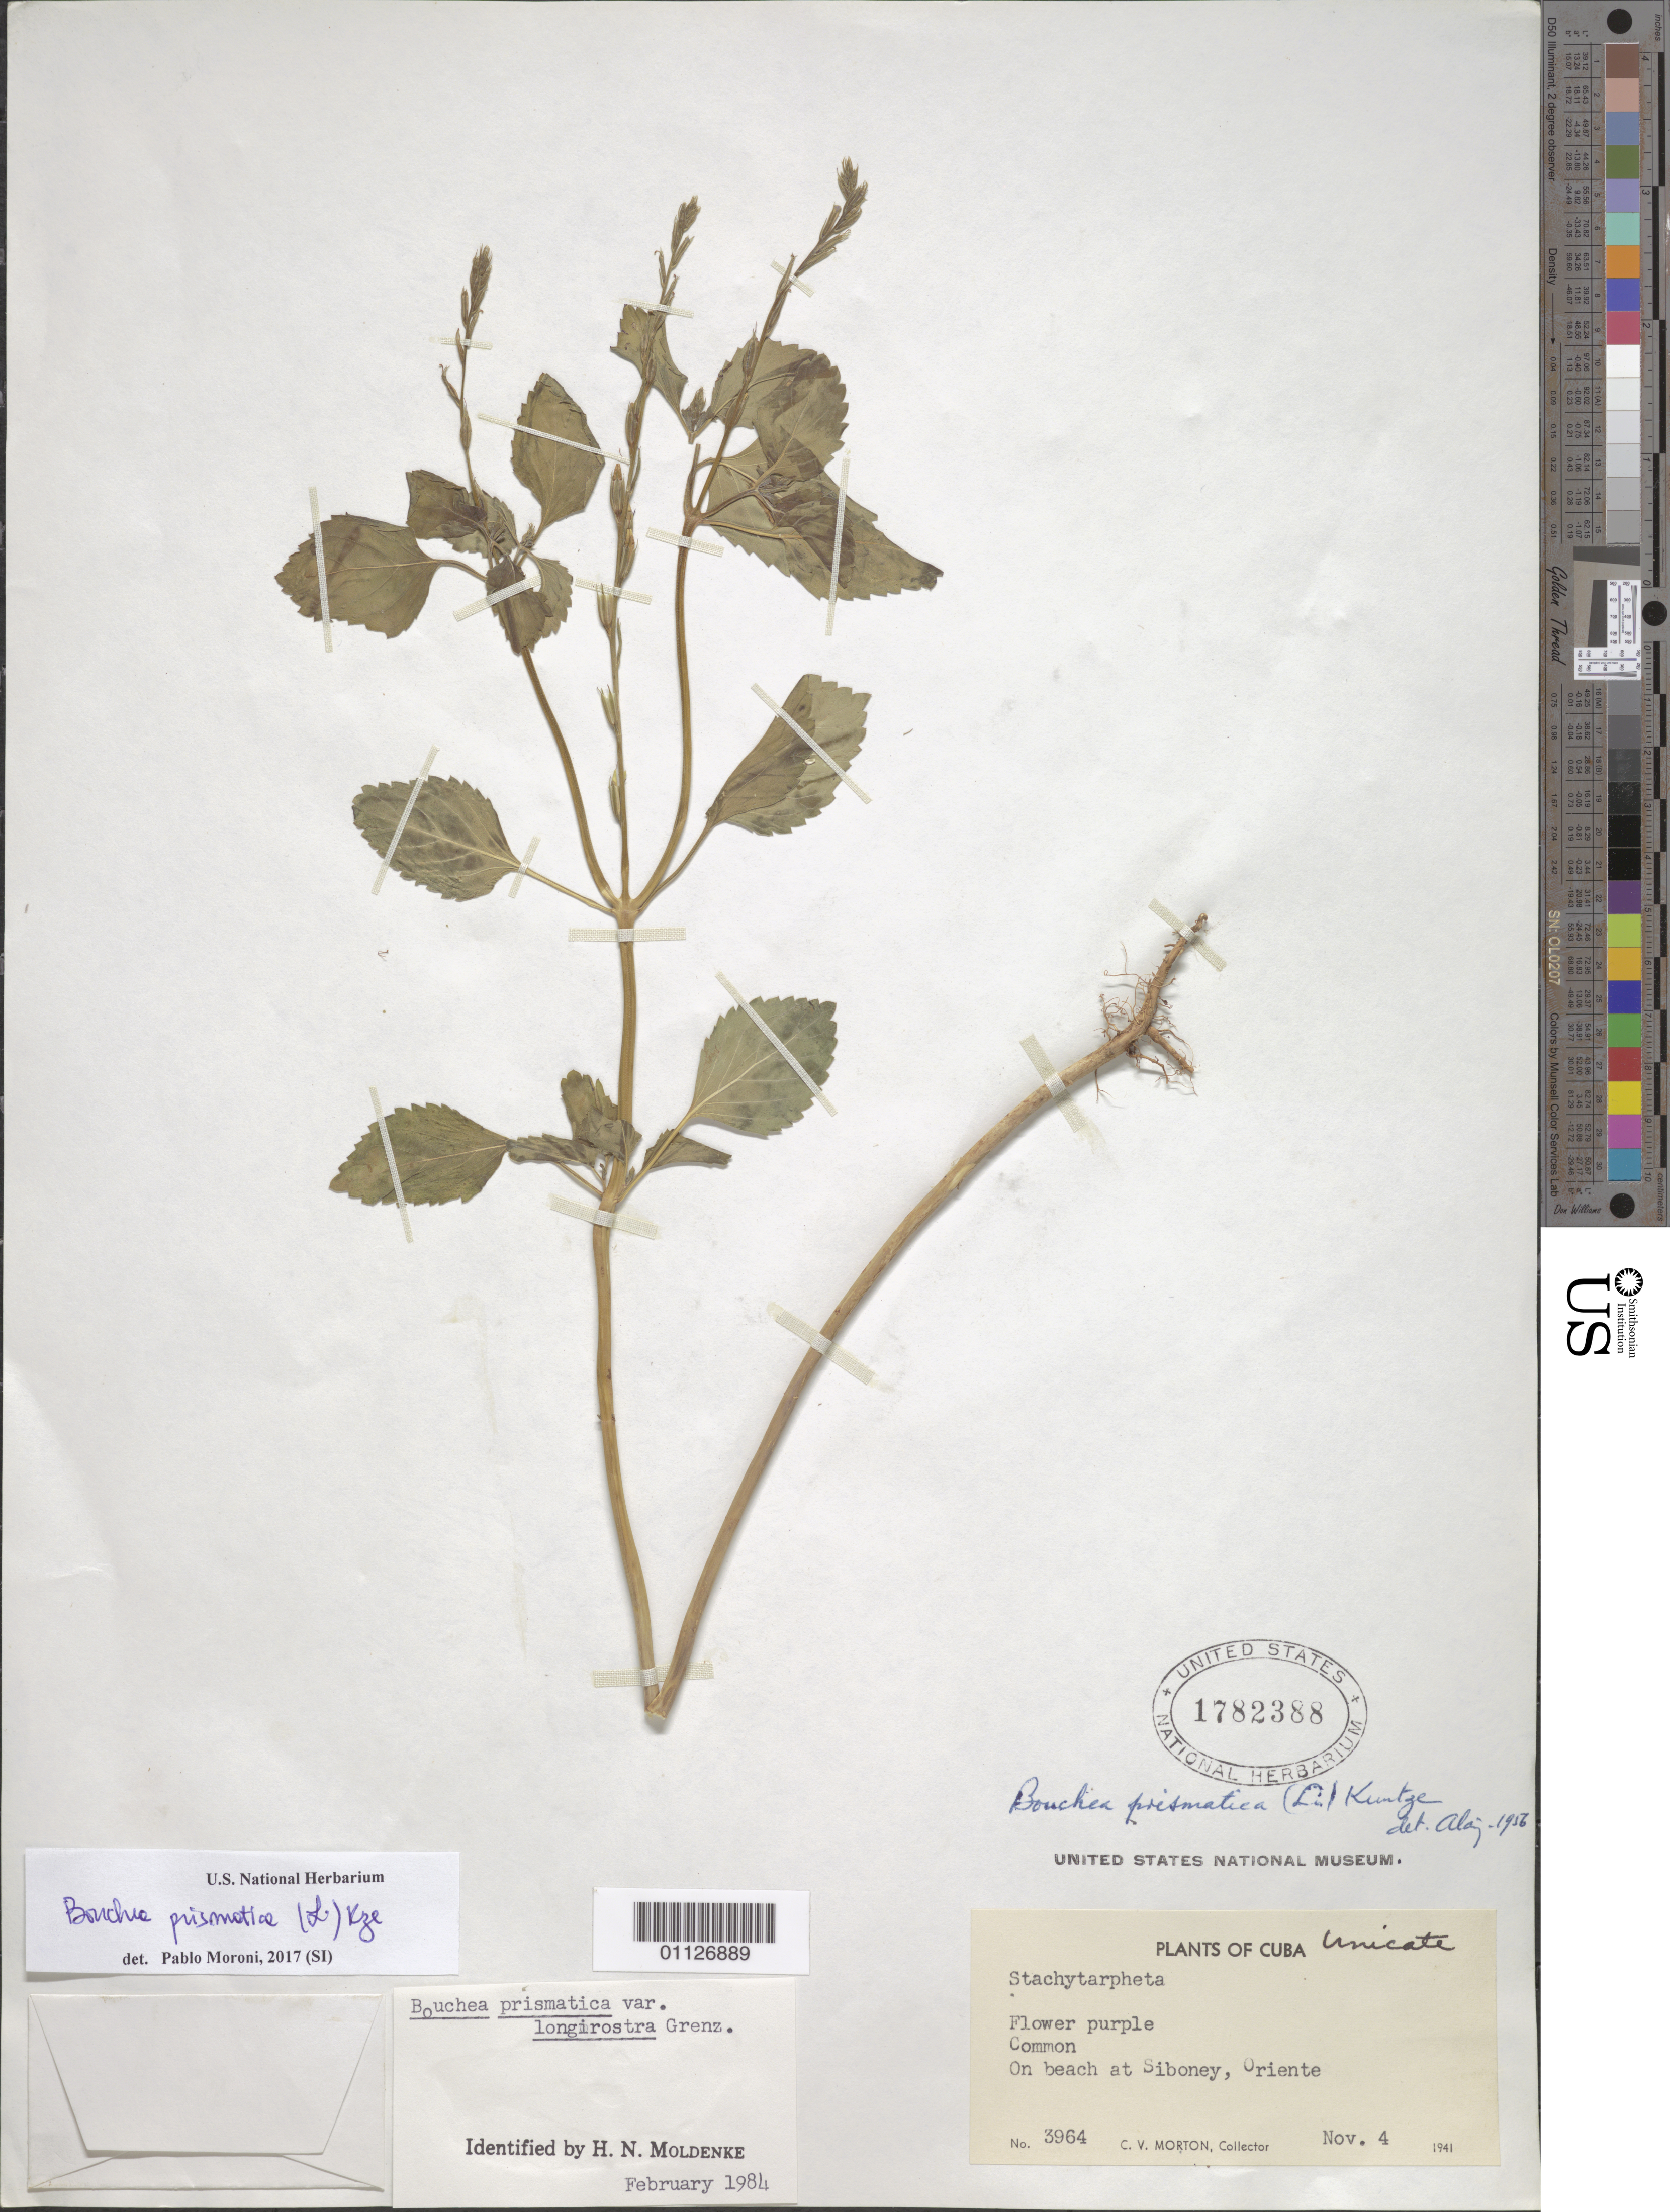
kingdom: Plantae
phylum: Tracheophyta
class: Magnoliopsida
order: Lamiales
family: Verbenaceae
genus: Bouchea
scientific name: Bouchea prismatica var. longirostra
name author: Grenzeb.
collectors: C. V. Morton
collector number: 3964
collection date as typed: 04 Nov 1941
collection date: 1941-11-04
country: Cuba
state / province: Santiago de Cuba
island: Cuba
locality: On beach at Siboney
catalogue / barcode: US 1782388